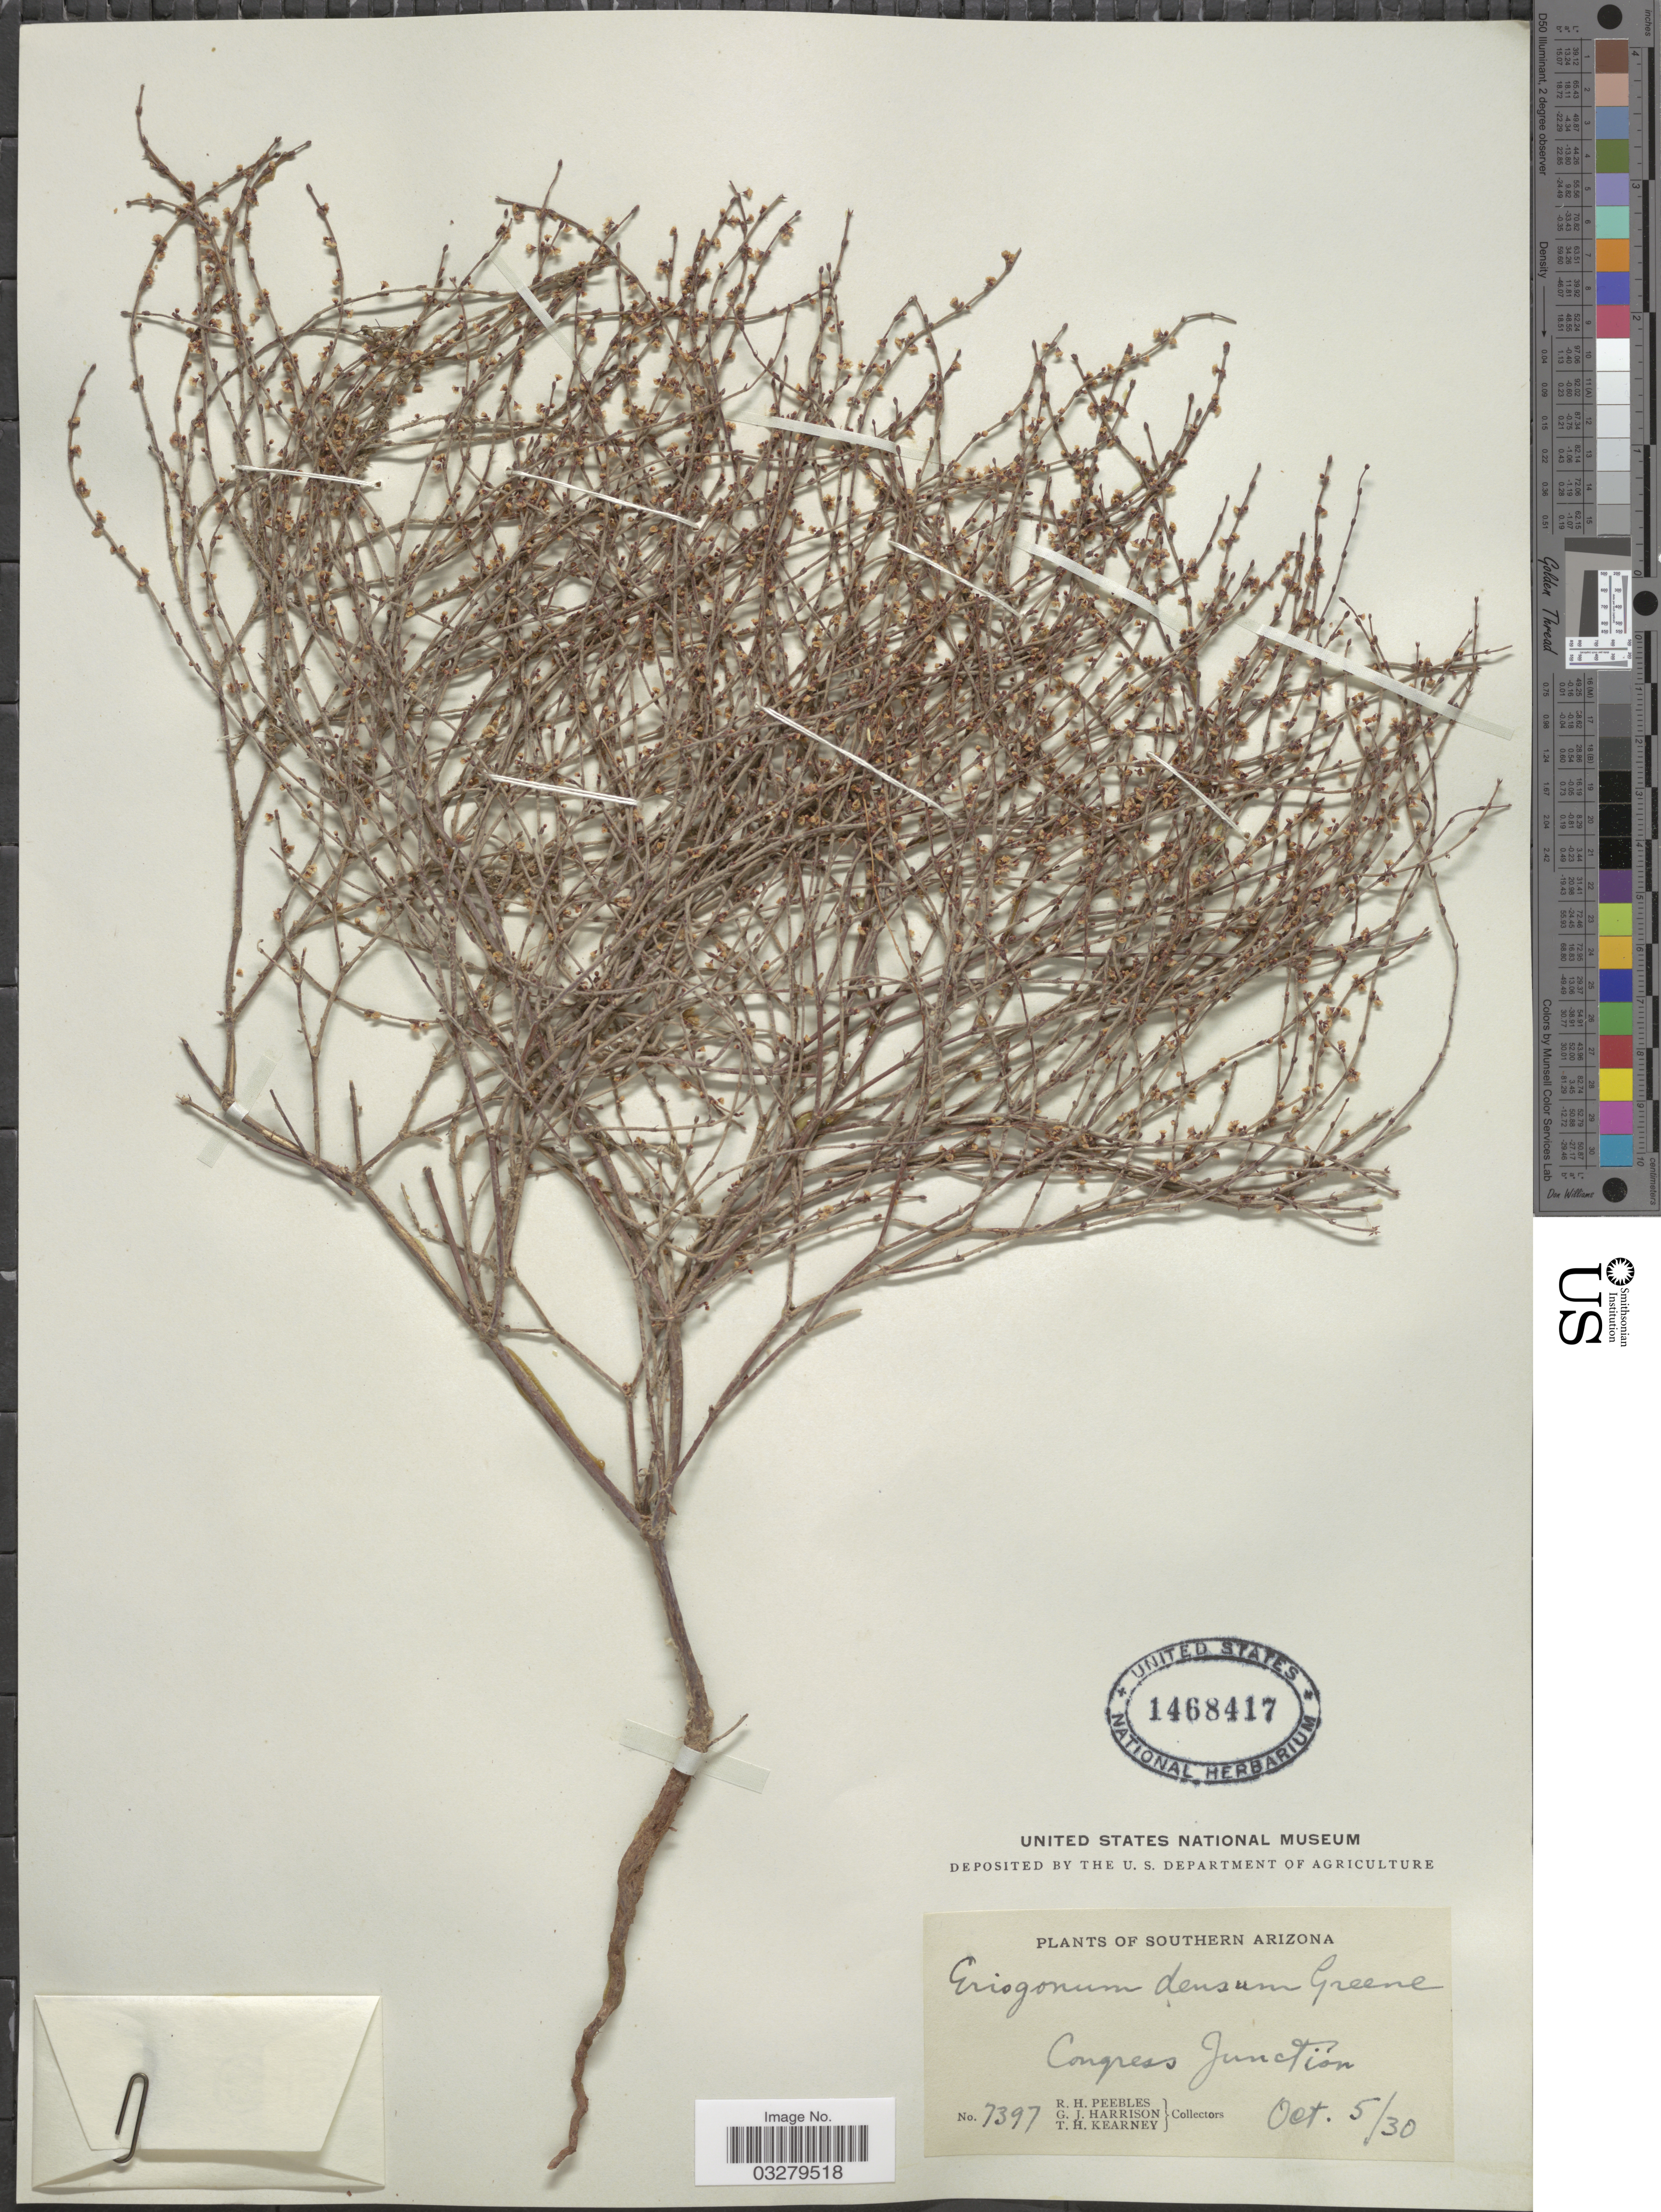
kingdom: Plantae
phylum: Tracheophyta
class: Magnoliopsida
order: Caryophyllales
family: Polygonaceae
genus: Eriogonum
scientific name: Eriogonum palmerianum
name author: Reveal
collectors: R. H. Peebles, G. J. Harrison & T. H. Kearney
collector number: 7397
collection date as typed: Transcribed d/m/y: 5/10/30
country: United States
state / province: Arizona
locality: Southern Arizona. Congress Junction.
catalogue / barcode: US 1468417